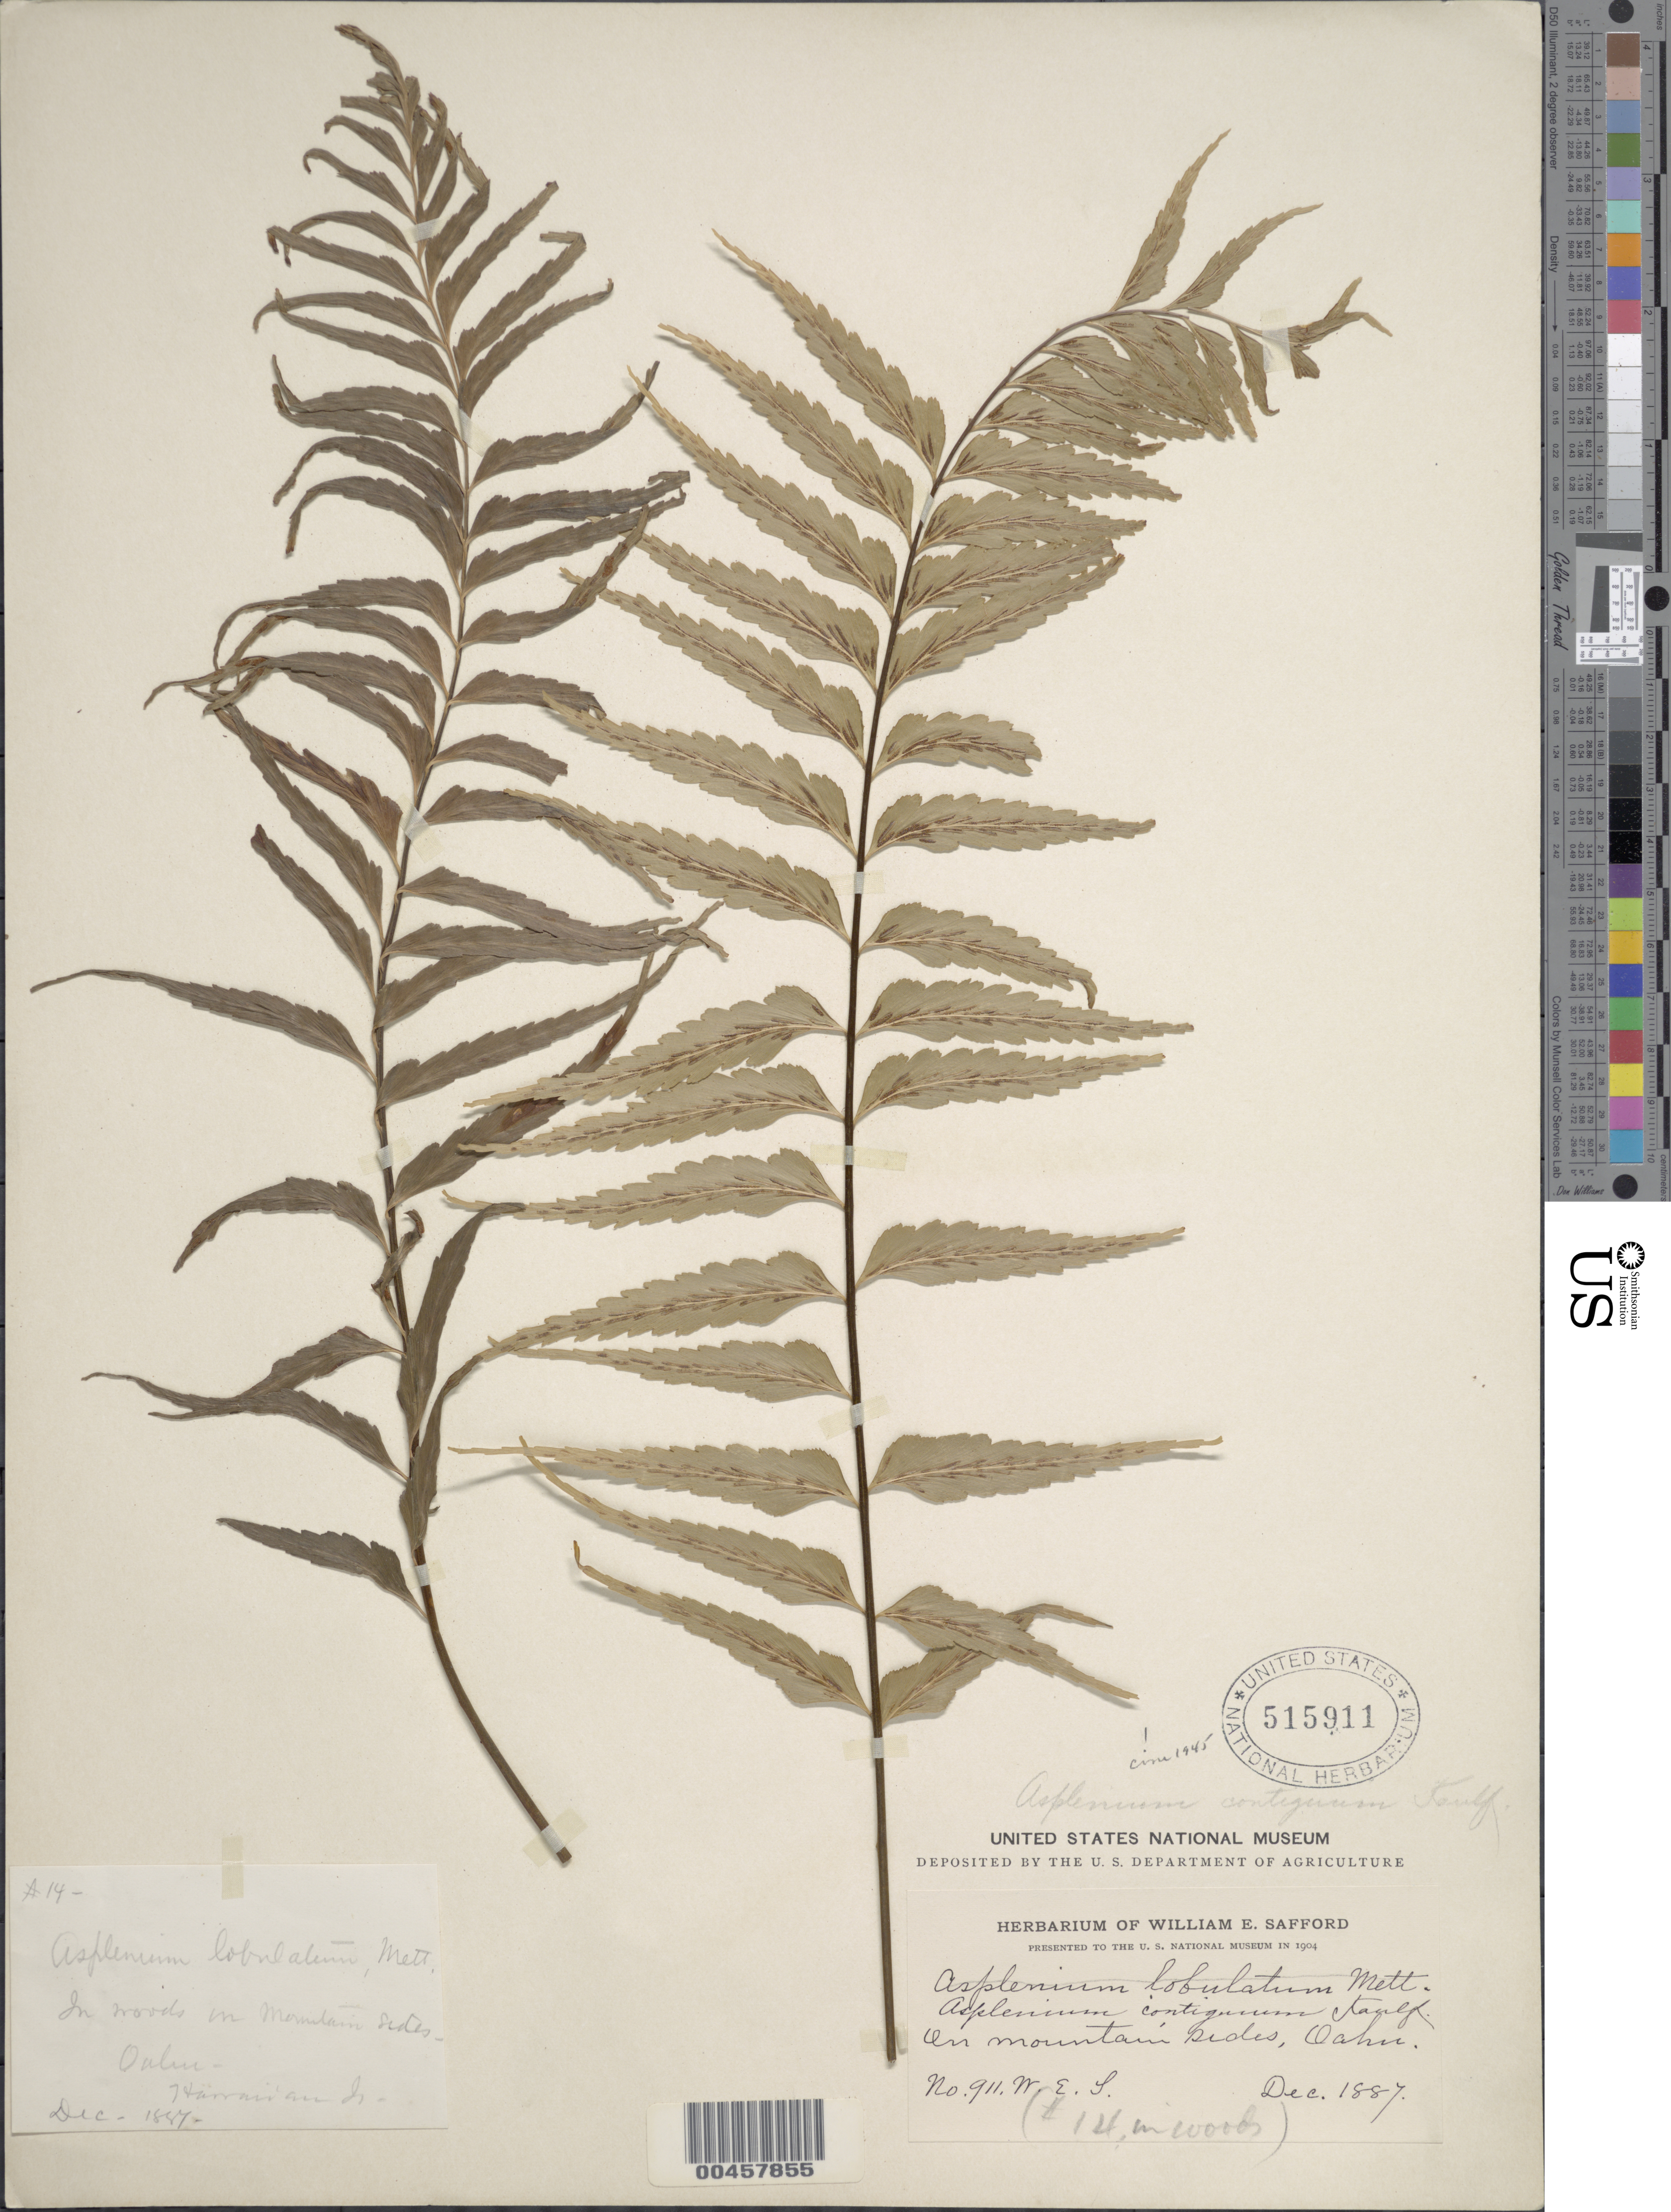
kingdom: Plantae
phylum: Tracheophyta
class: Polypodiopsida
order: Polypodiales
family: Aspleniaceae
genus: Asplenium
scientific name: Asplenium contiguum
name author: Kaulf.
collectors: W. E. Safford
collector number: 911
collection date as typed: Dec 1887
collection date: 1887-12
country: United States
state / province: Hawaii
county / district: Honolulu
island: Oahu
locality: On mountain sides, Oahu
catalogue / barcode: US 515911